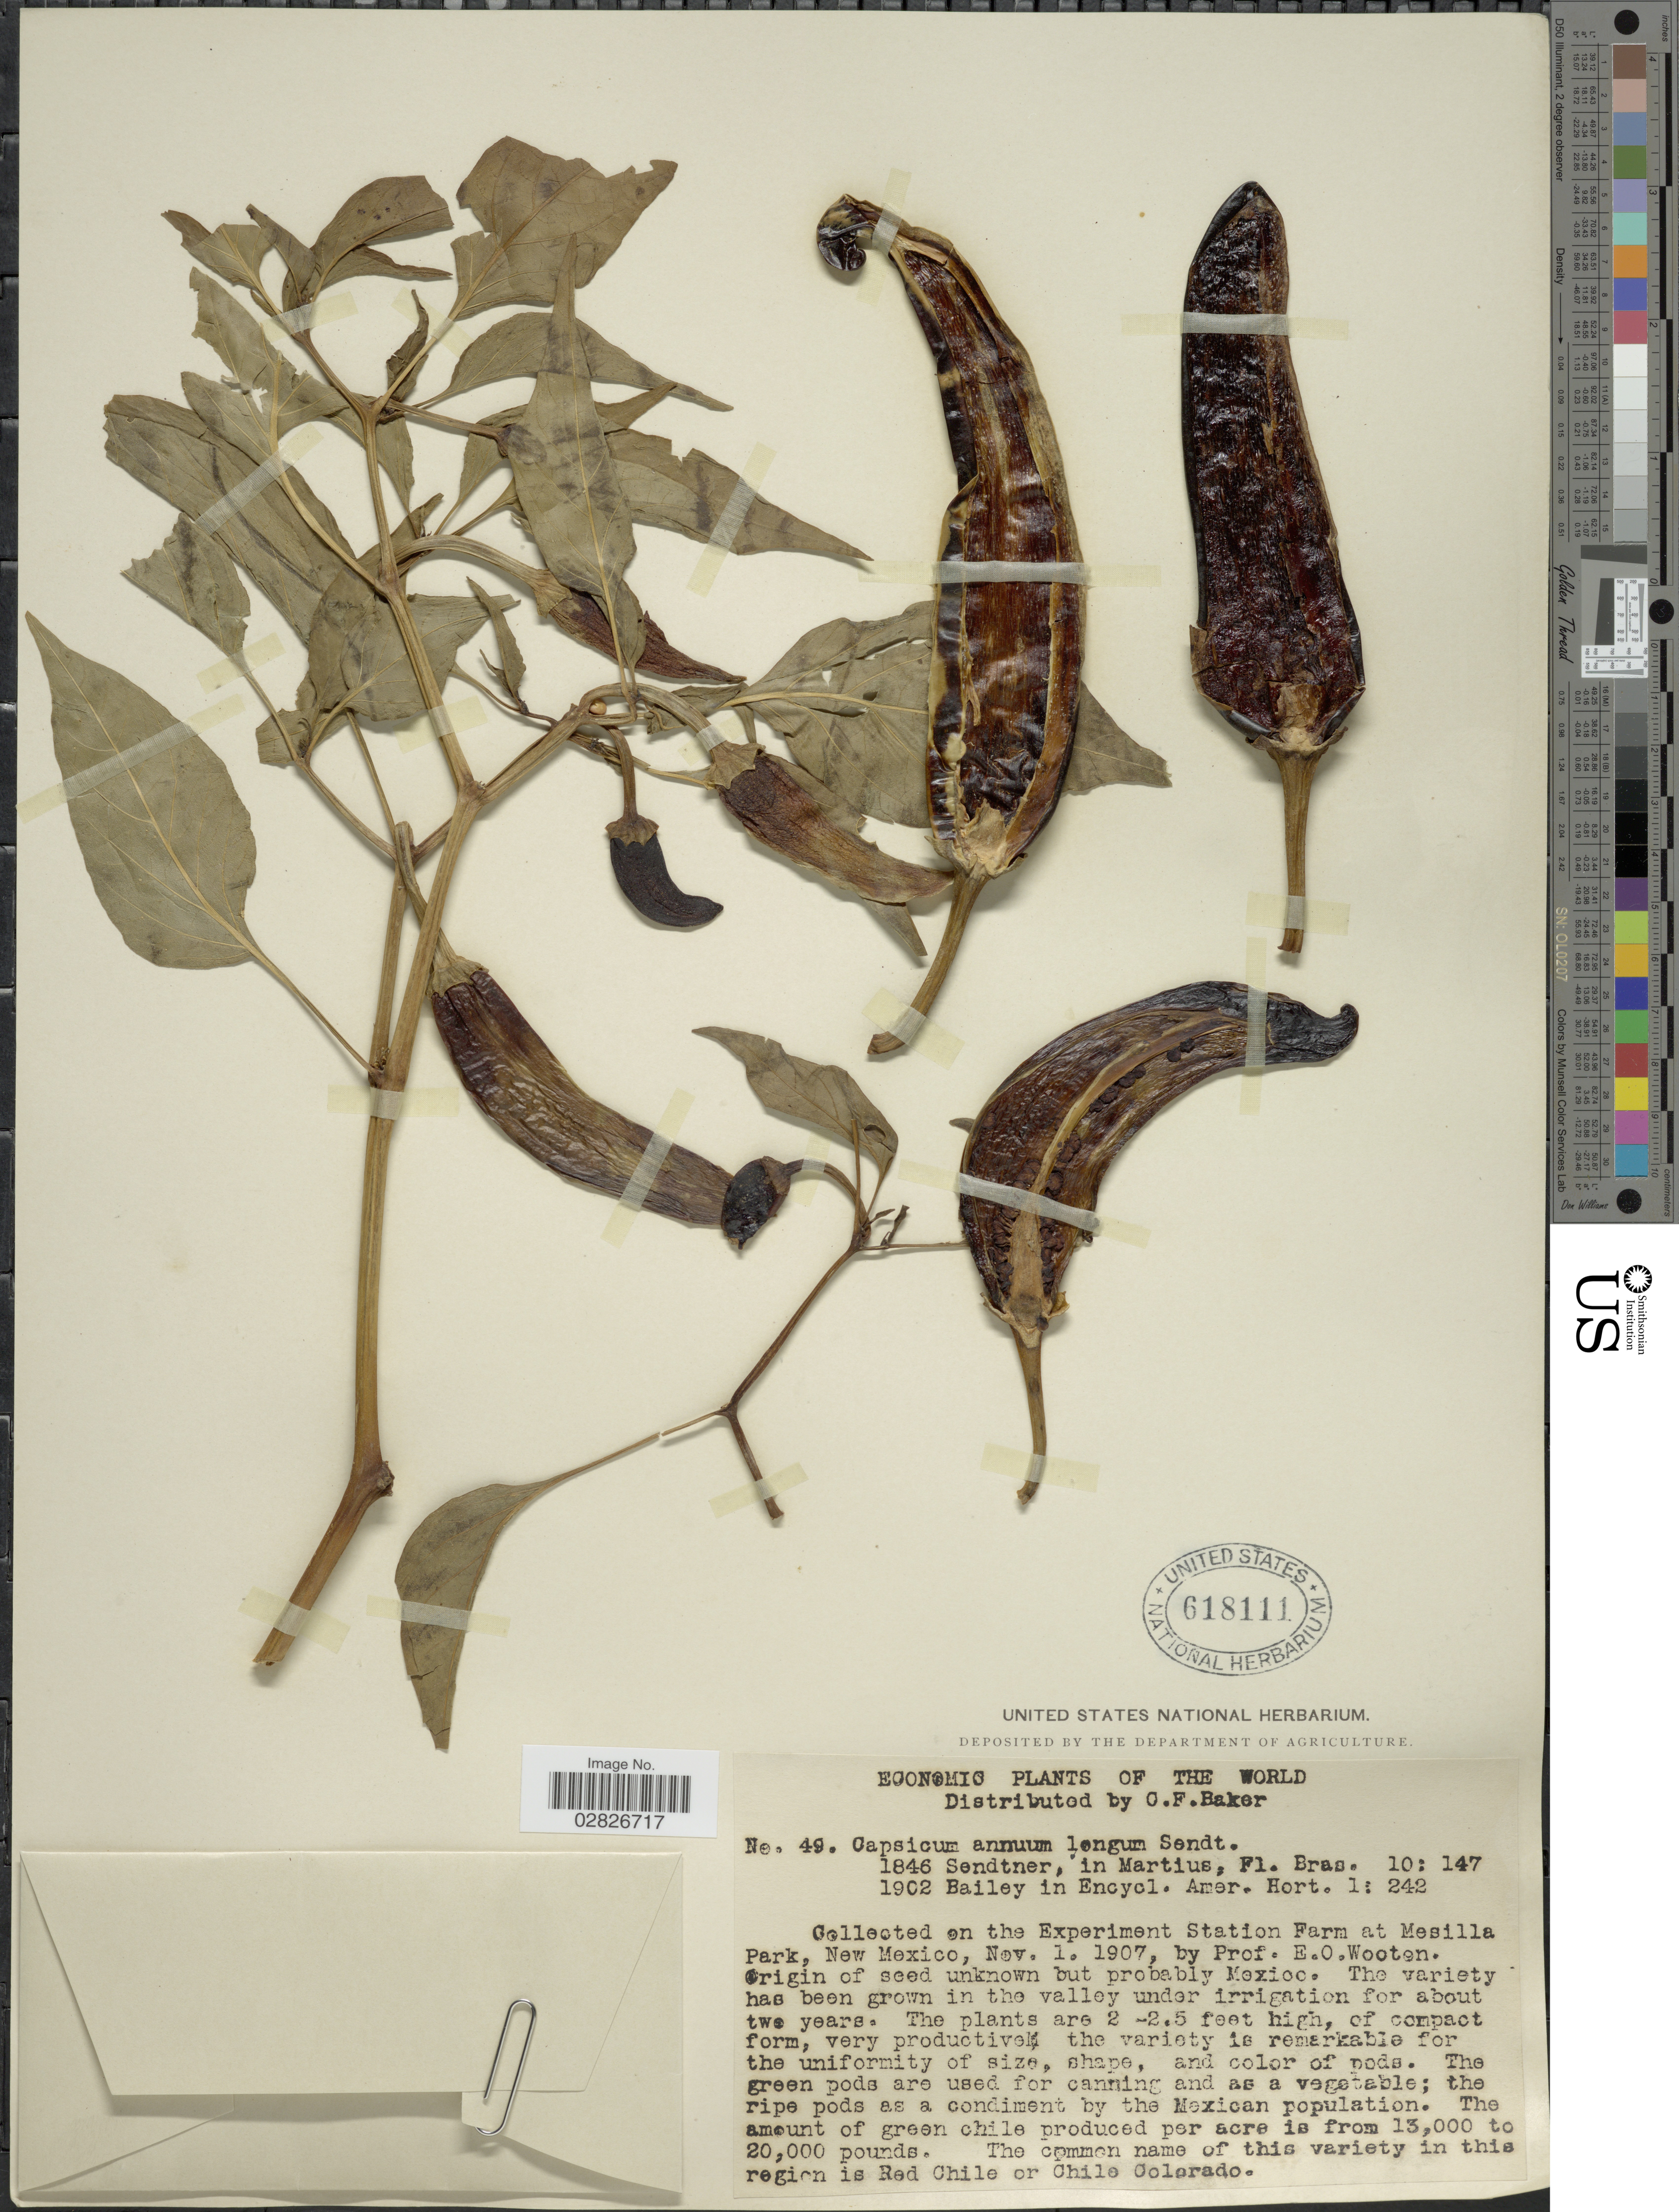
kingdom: Plantae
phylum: Tracheophyta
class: Magnoliopsida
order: Solanales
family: Solanaceae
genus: Capsicum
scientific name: Capsicum annuum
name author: L.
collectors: E. O. Wooton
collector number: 49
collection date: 1907-11-01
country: United States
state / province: New Mexico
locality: Collected on the Experiment Station Farm at Mesilla Park.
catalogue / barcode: US 618111